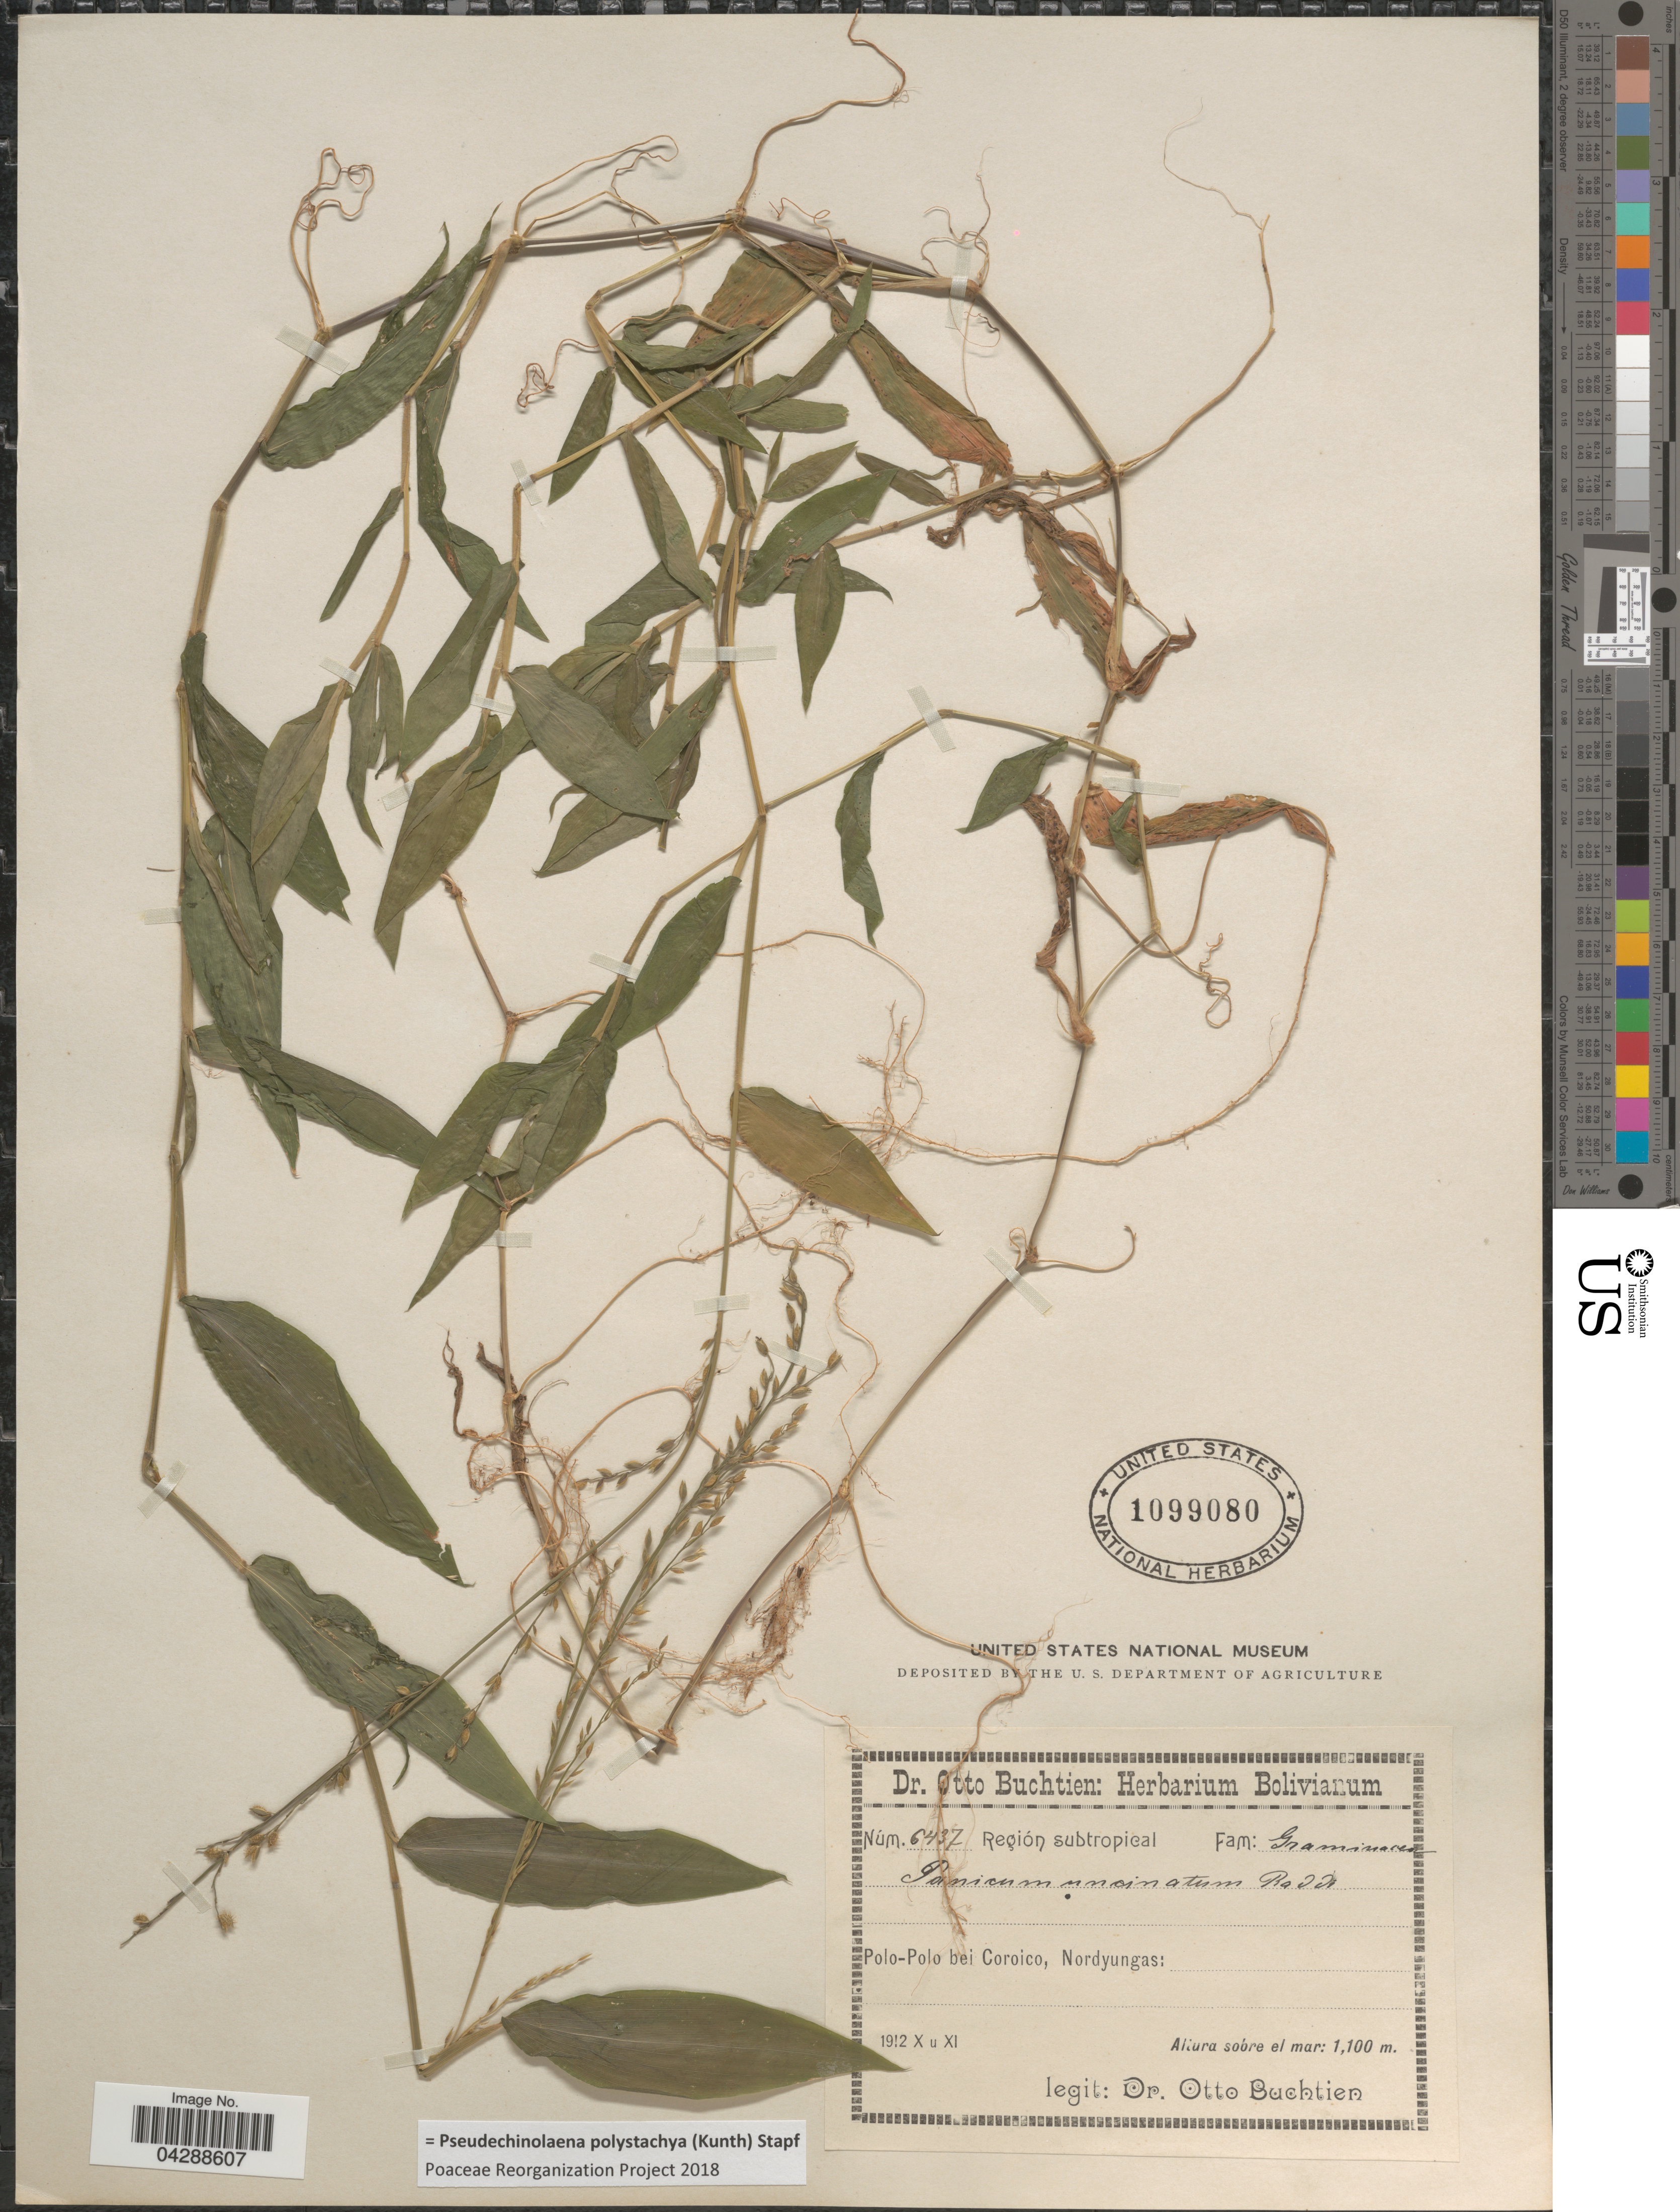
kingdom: Plantae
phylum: Tracheophyta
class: Liliopsida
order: Poales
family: Poaceae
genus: Pseudechinolaena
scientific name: Pseudechinolaena polystachya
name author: (Kunth) Stapf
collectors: O. Buchtien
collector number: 6437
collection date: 1912-10/1912-11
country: Bolivia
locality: Región subtropical. Polo-Polo bei Coroico, Nordyungas.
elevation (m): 1100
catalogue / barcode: US 1099080